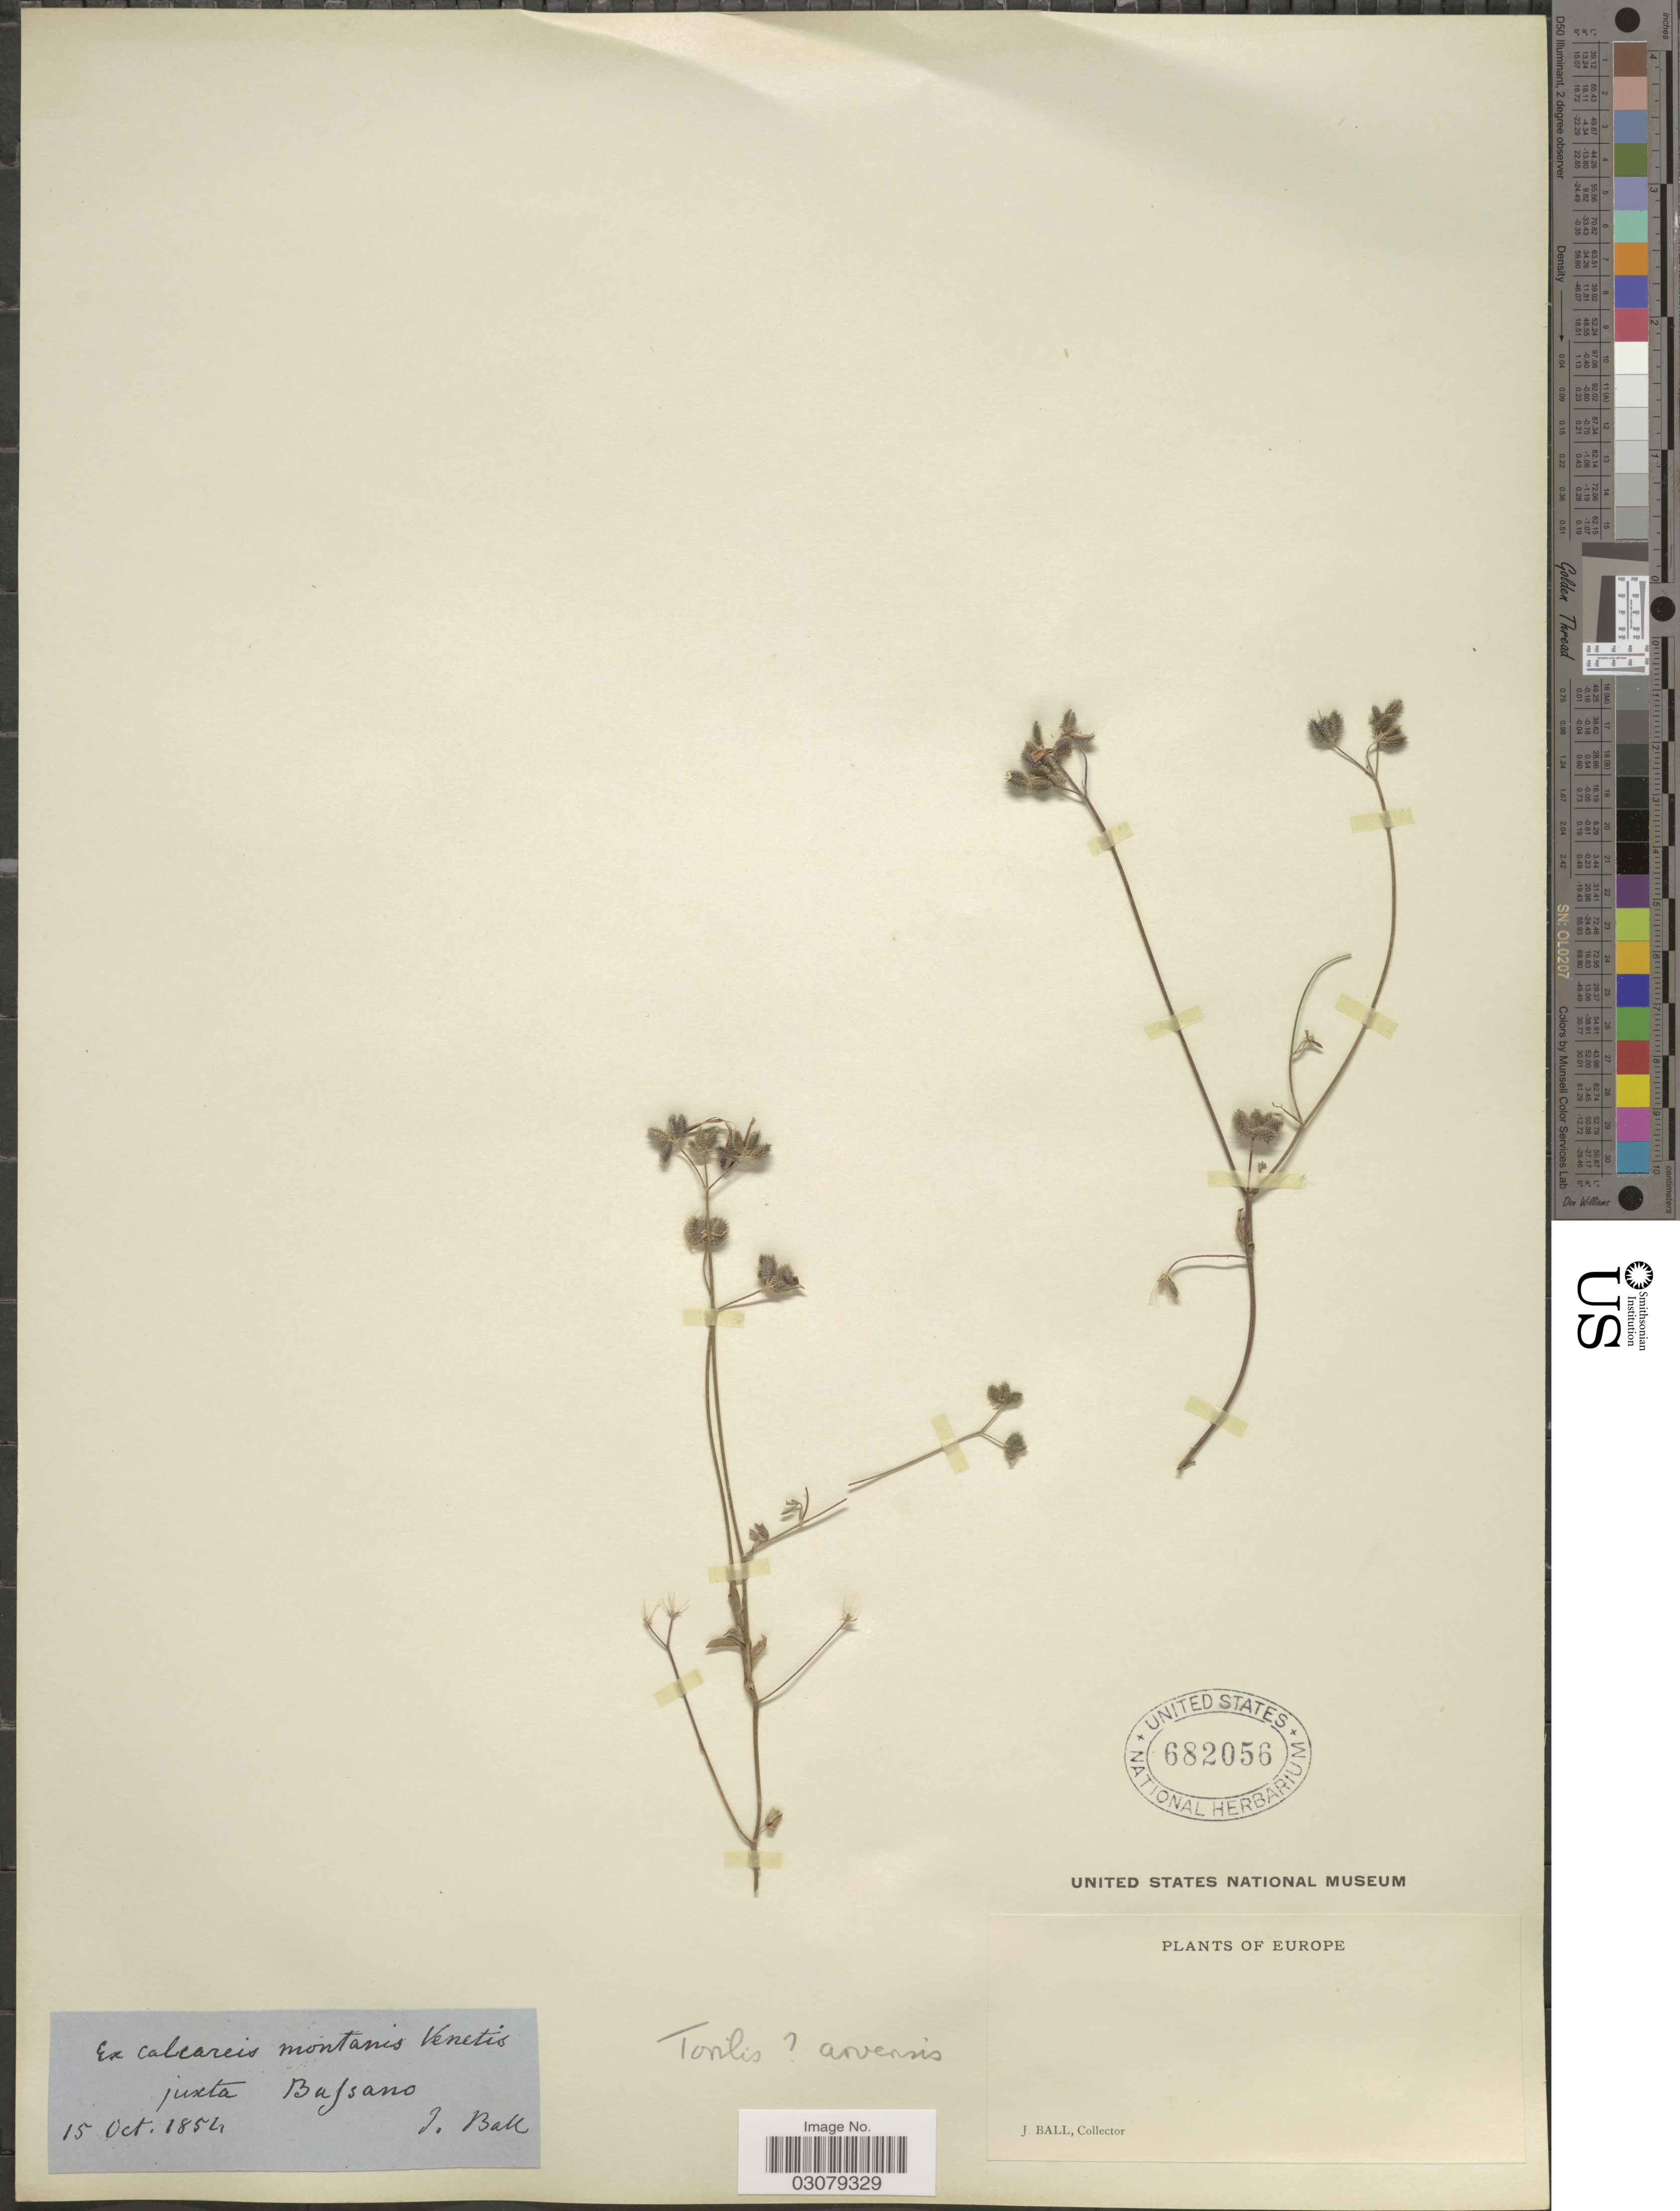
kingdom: Plantae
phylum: Tracheophyta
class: Magnoliopsida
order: Apiales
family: Apiaceae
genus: Torilis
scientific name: Torilis arvensis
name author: (Huds.) Link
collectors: J. Ball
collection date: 1854-10-15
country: Italy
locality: Europe. Ex calcareis montanis Venetis juxta Bassano.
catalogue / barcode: US 682056